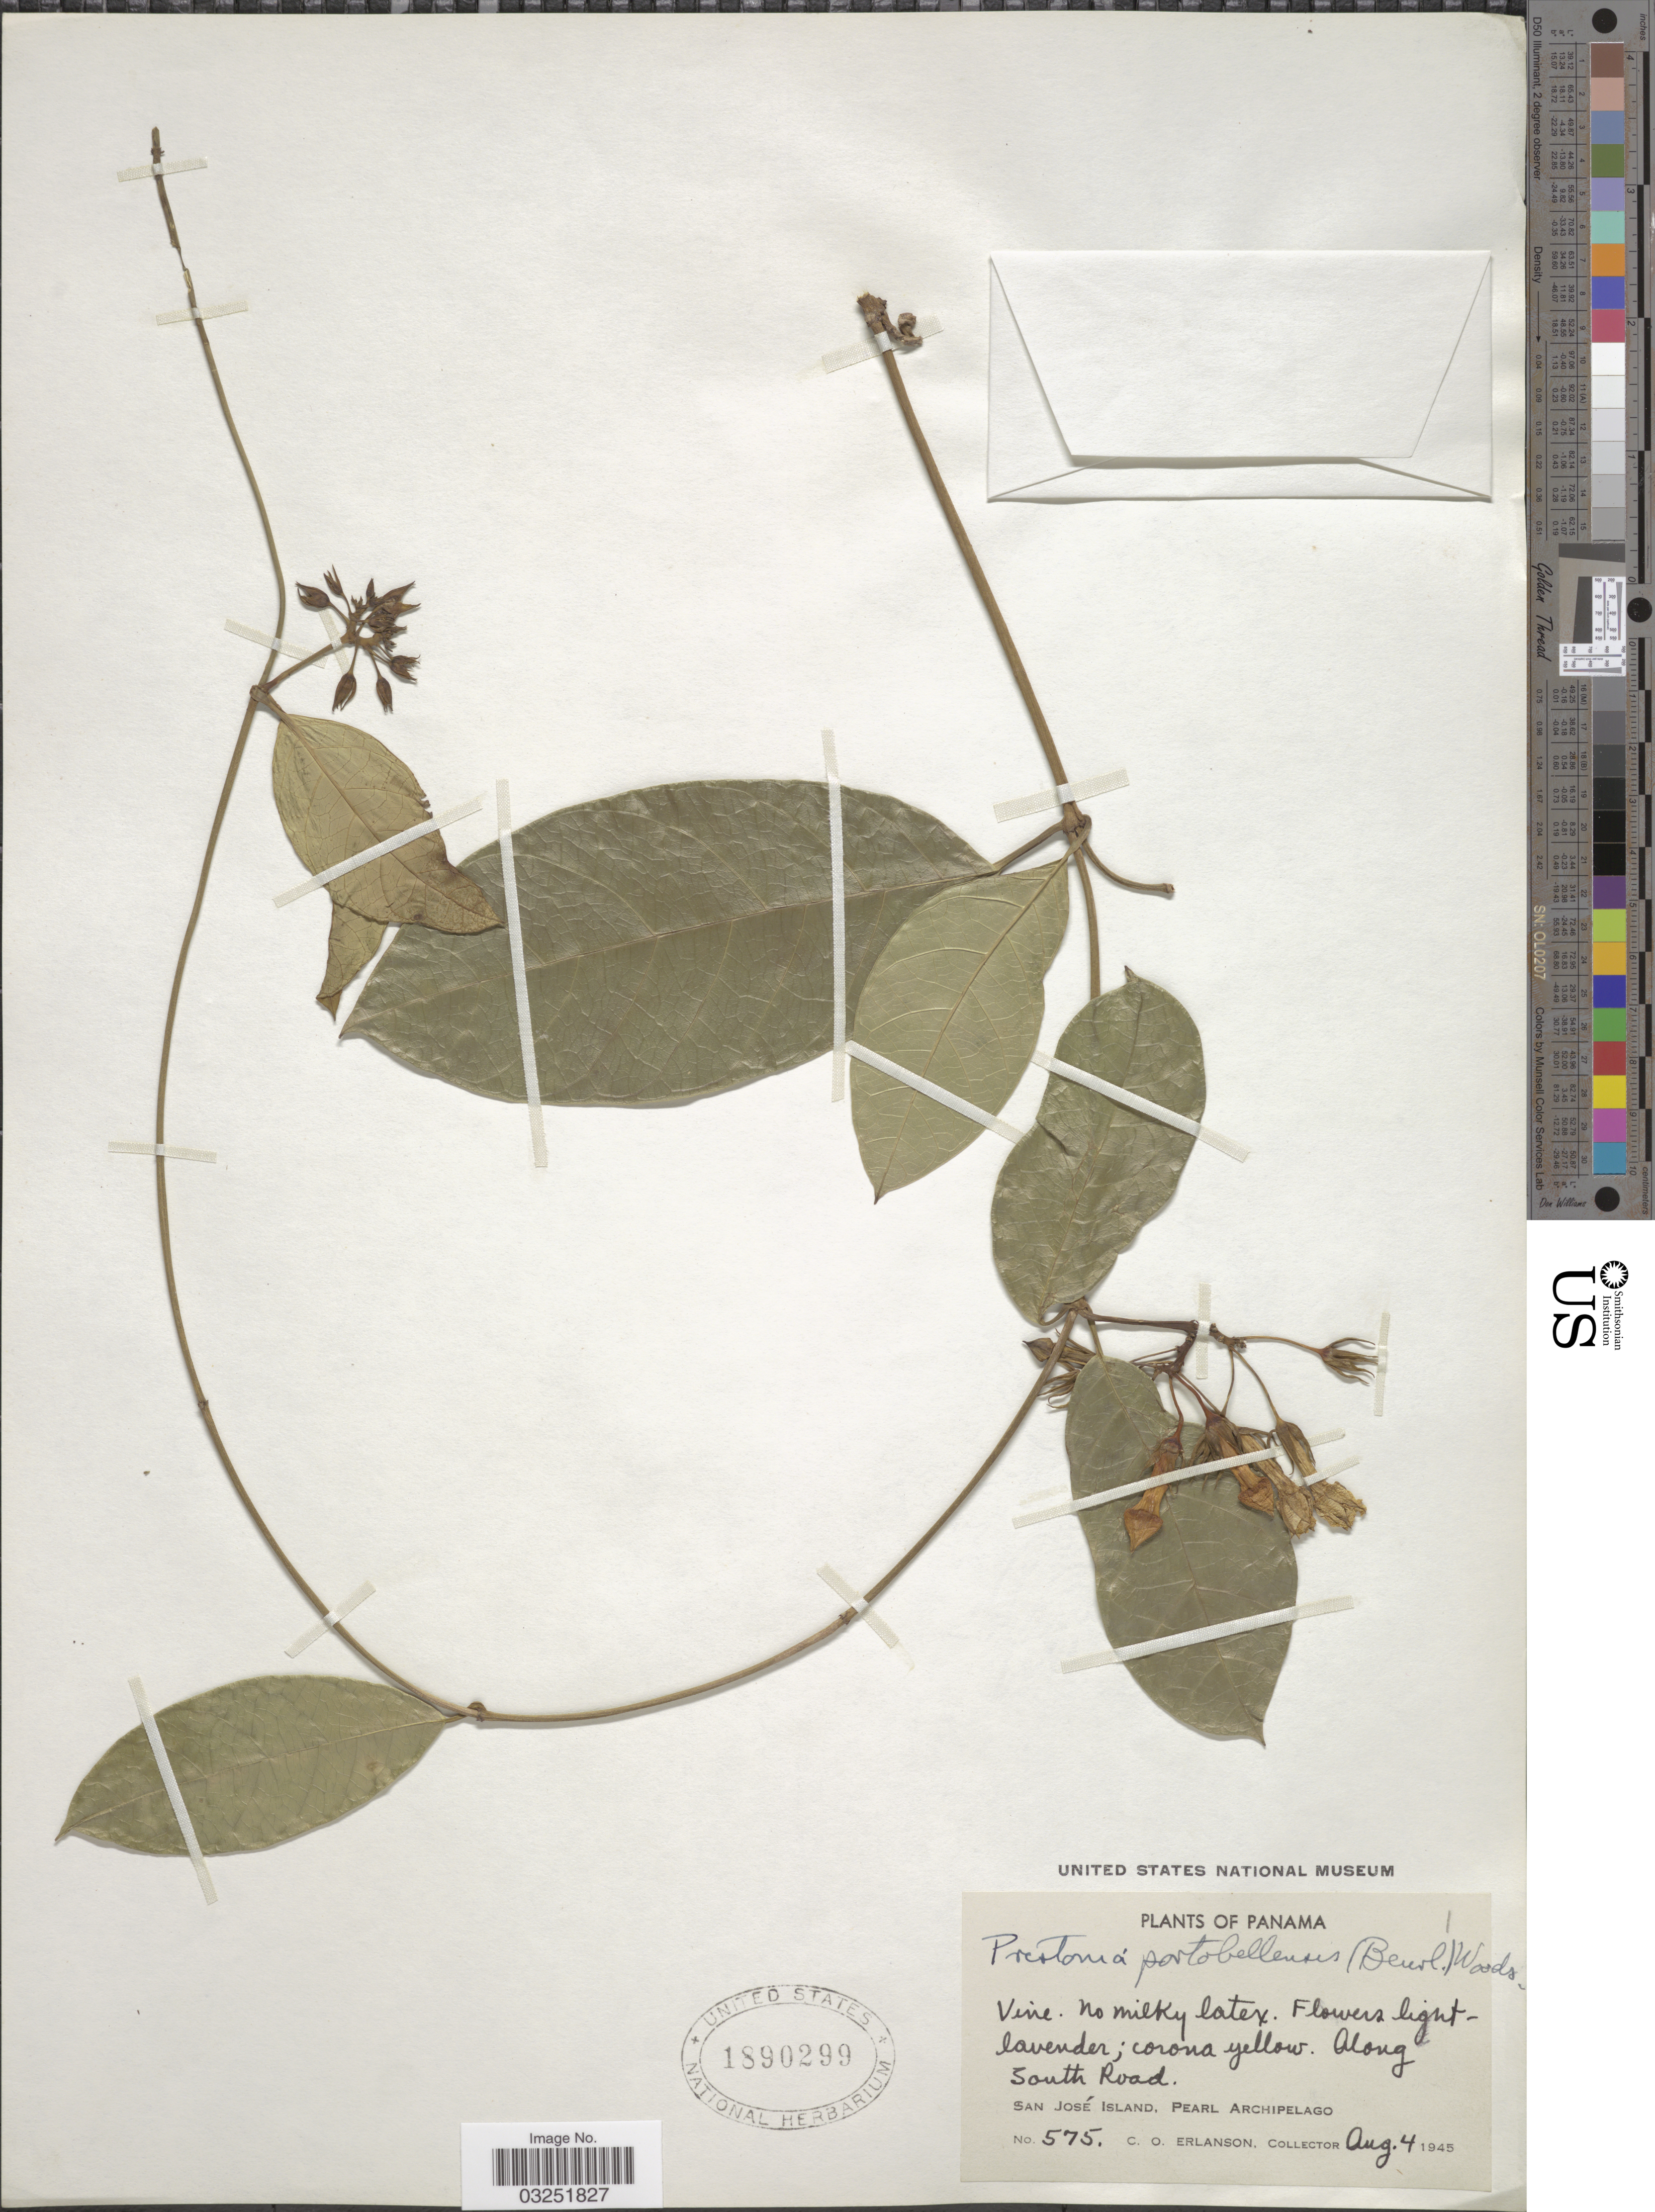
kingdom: Plantae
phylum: Tracheophyta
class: Magnoliopsida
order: Gentianales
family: Apocynaceae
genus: Prestonia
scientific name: Prestonia portobellensis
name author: (Beurl.) Woodson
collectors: C. O. Erlanson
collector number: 575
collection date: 1945-08-04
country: Panama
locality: Along South Road, San José Island. Pearl Archipelago.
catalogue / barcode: US 1890299